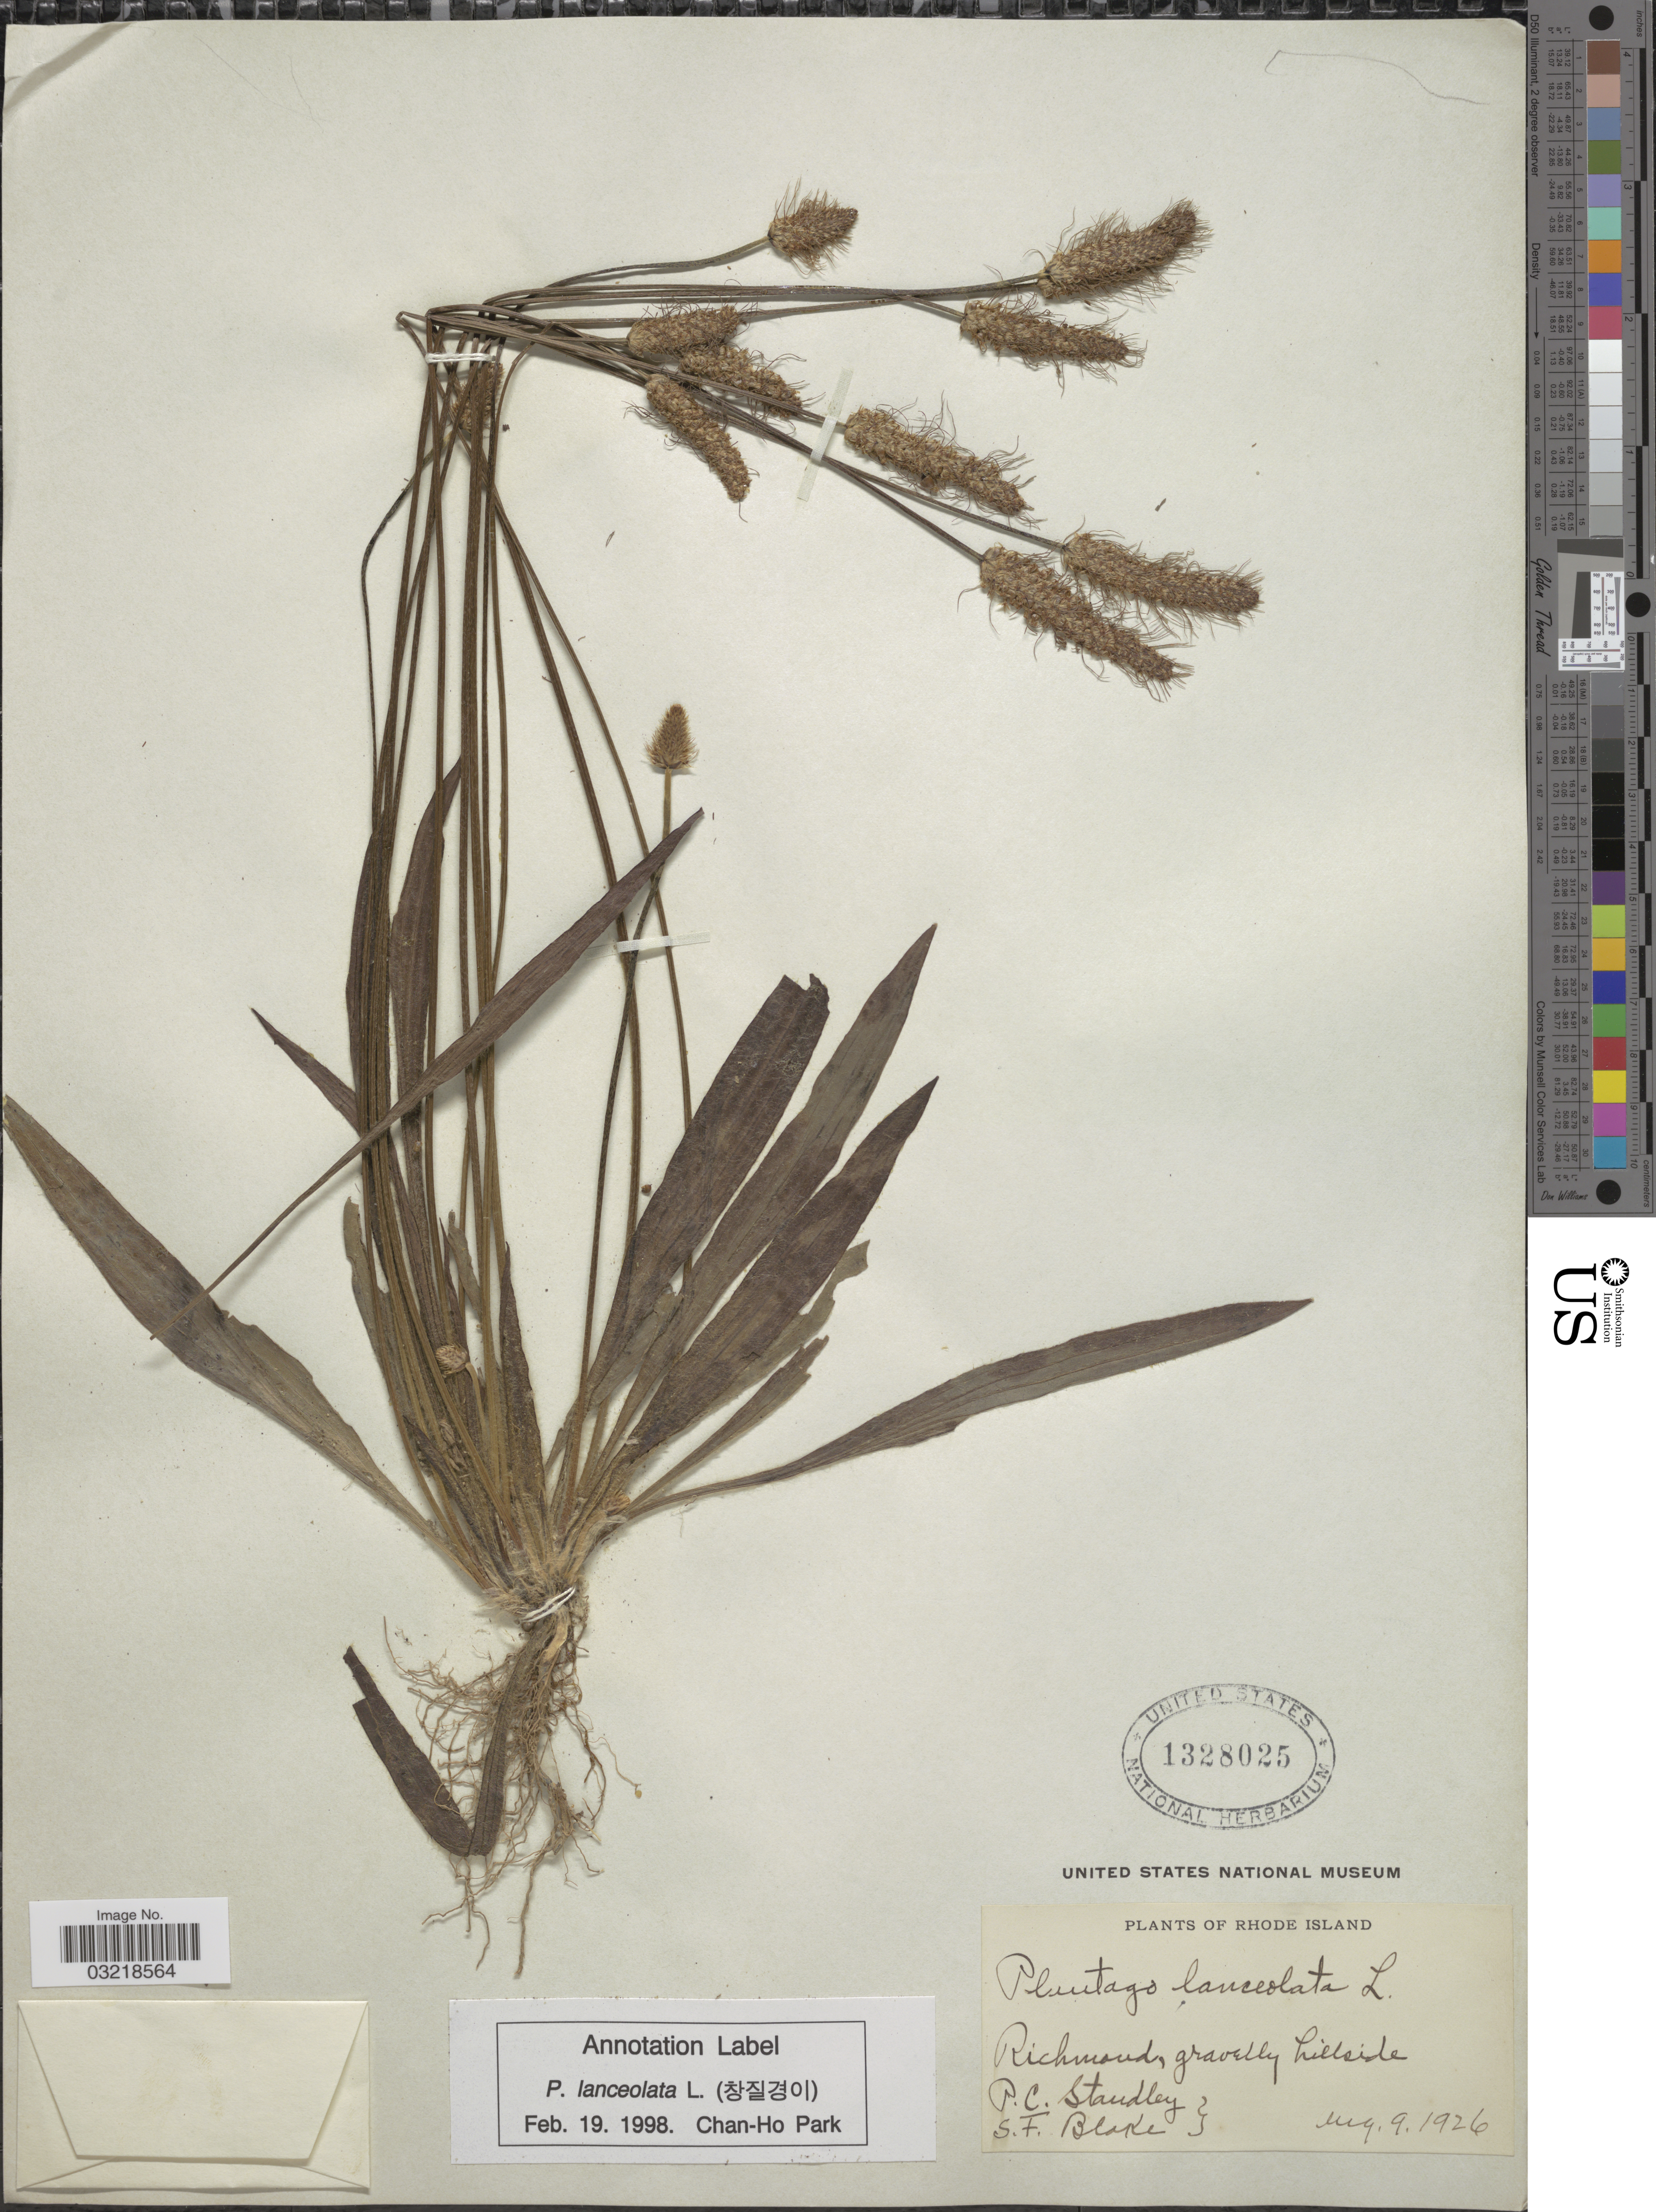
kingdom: Plantae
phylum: Tracheophyta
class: Magnoliopsida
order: Lamiales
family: Plantaginaceae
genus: Plantago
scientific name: Plantago lanceolata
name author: L.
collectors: P. C. Standley & S. Blake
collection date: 1926-08-09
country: United States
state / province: Rhode Island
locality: Richmond, gravelly hillside.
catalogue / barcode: US 1328025